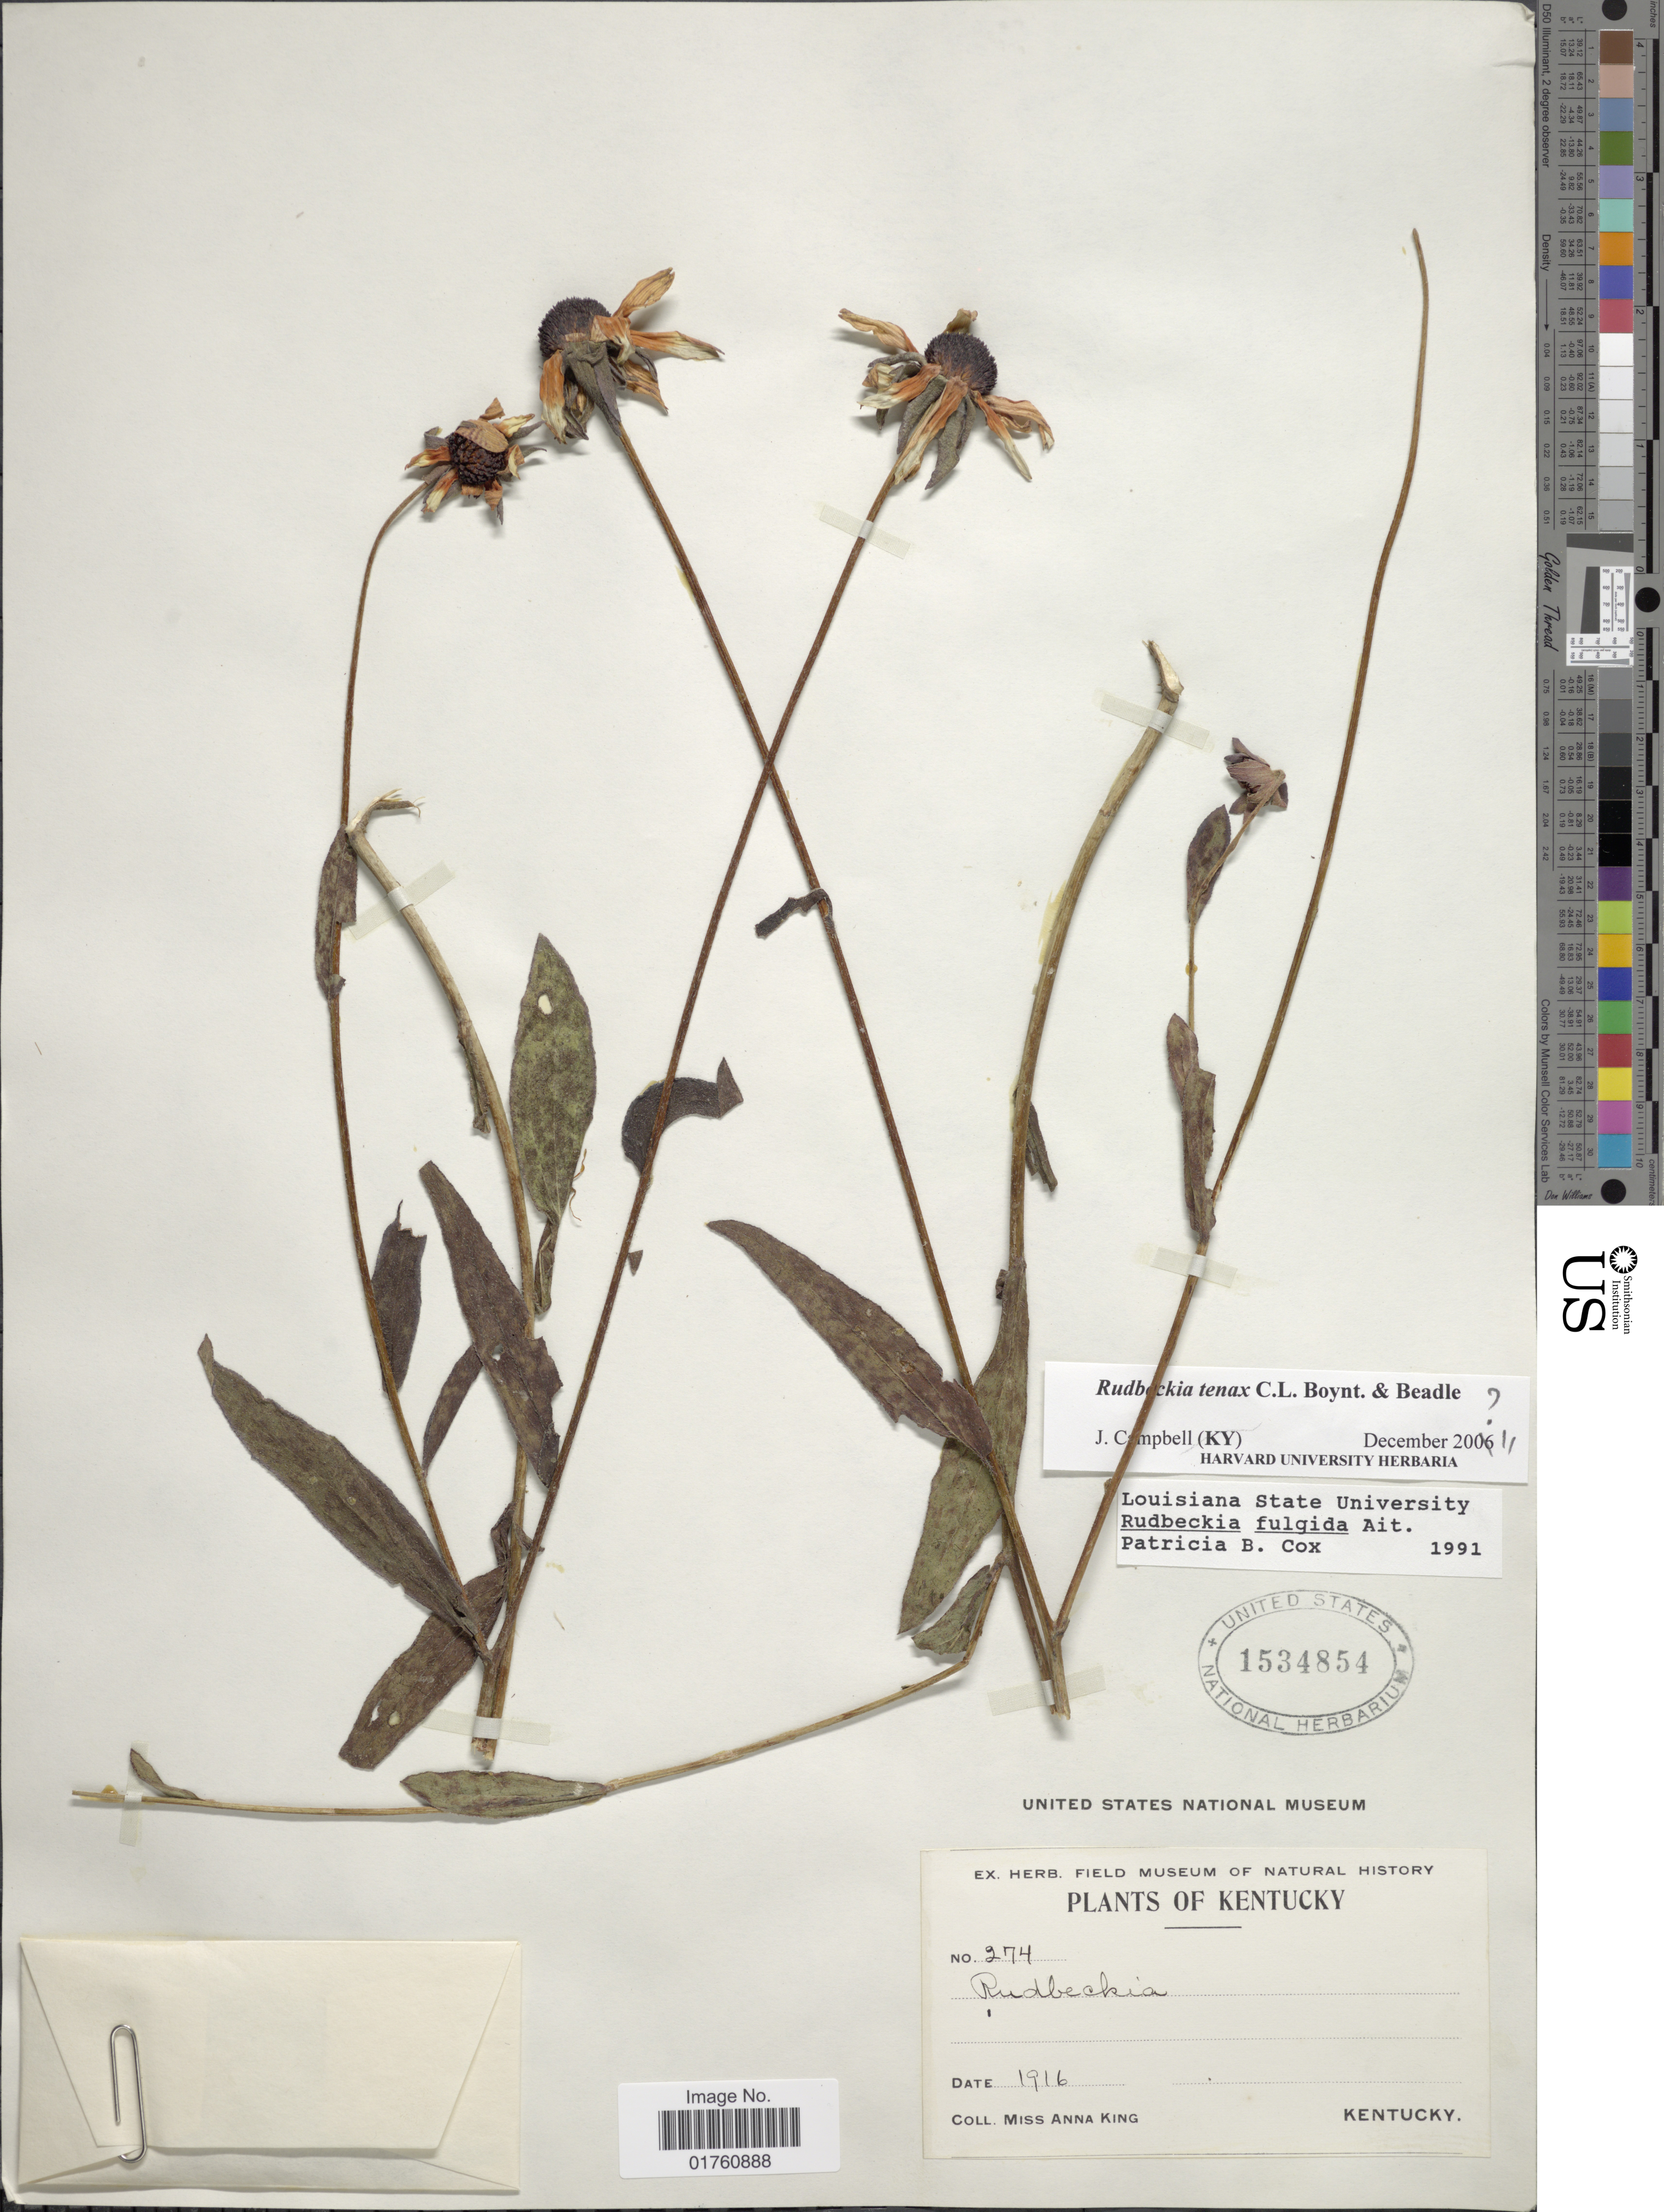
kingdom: Plantae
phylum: Tracheophyta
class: Magnoliopsida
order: Asterales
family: Asteraceae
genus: Rudbeckia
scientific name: Rudbeckia tenax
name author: C.L. Boynton & Beadle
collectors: A. King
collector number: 274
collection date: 1916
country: United States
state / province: Kentucky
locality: Kentucky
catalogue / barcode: US 1534854